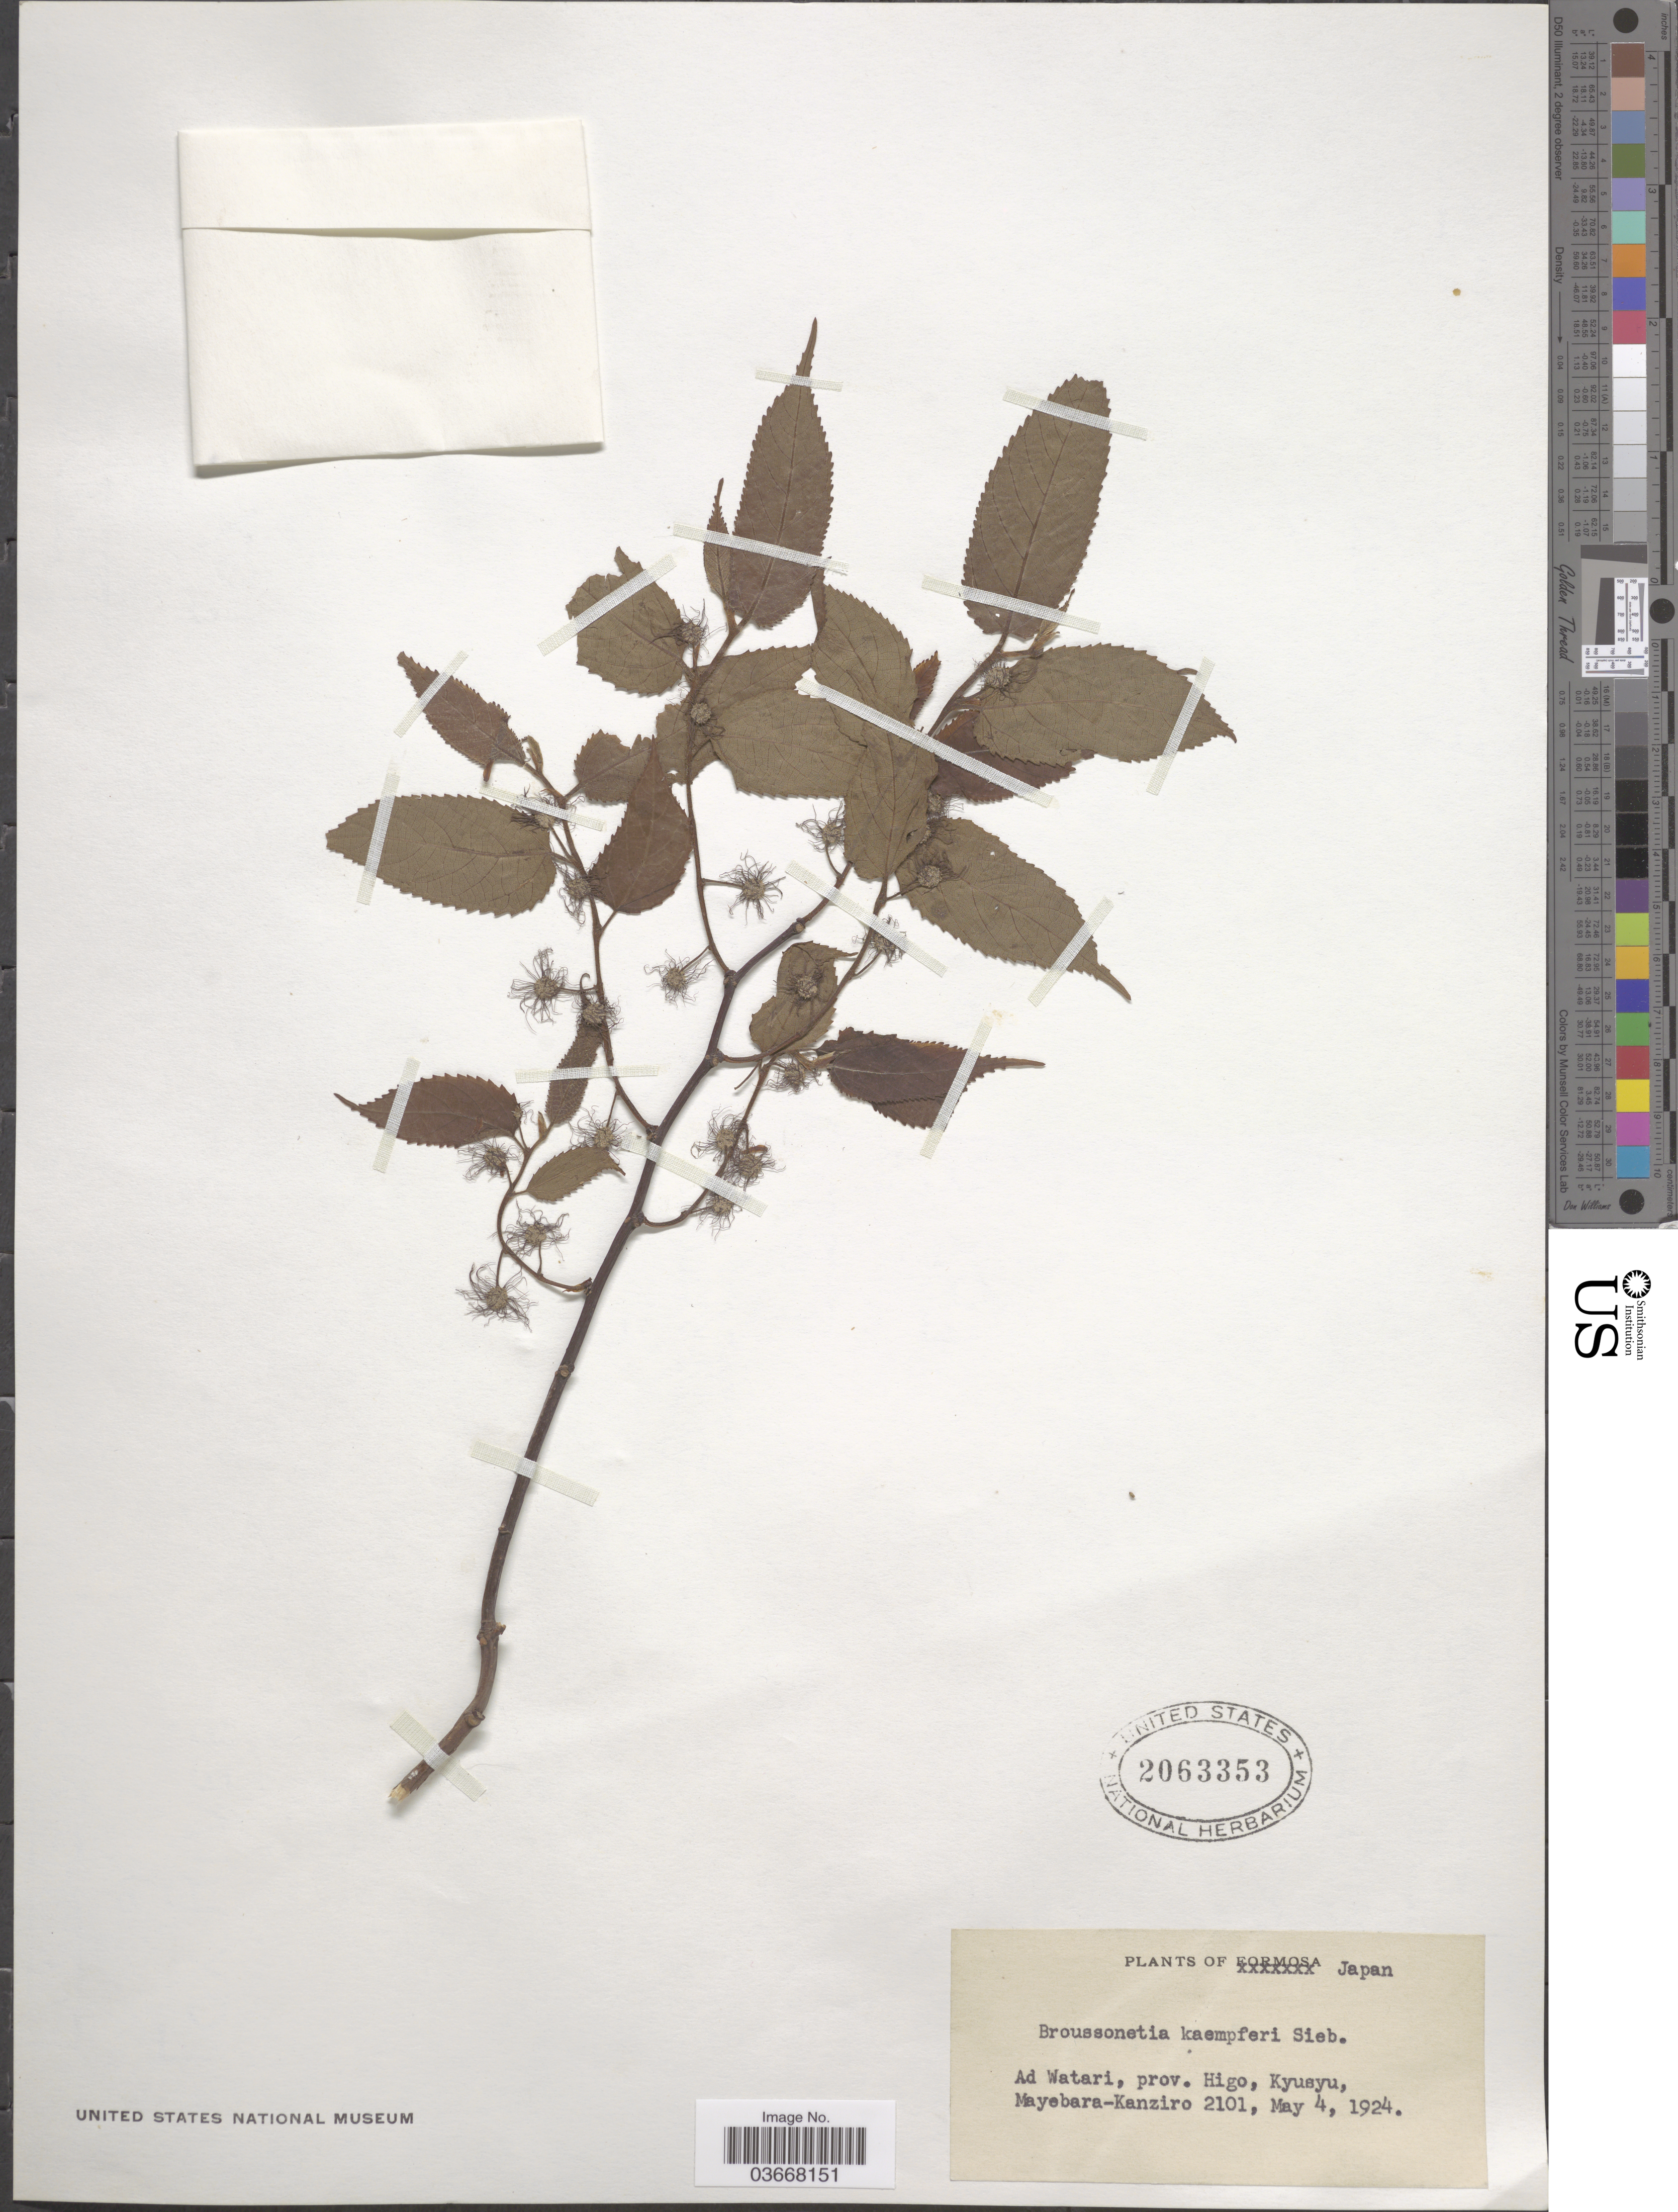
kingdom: Plantae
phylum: Tracheophyta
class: Magnoliopsida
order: Rosales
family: Moraceae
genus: Broussonetia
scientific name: Broussonetia kaempferi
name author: Siebold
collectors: Mayebara-Kanziro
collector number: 2101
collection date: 1924-05-04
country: Japan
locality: Ad Watari, prov. Higo, Kyusyu.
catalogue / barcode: US 2063353